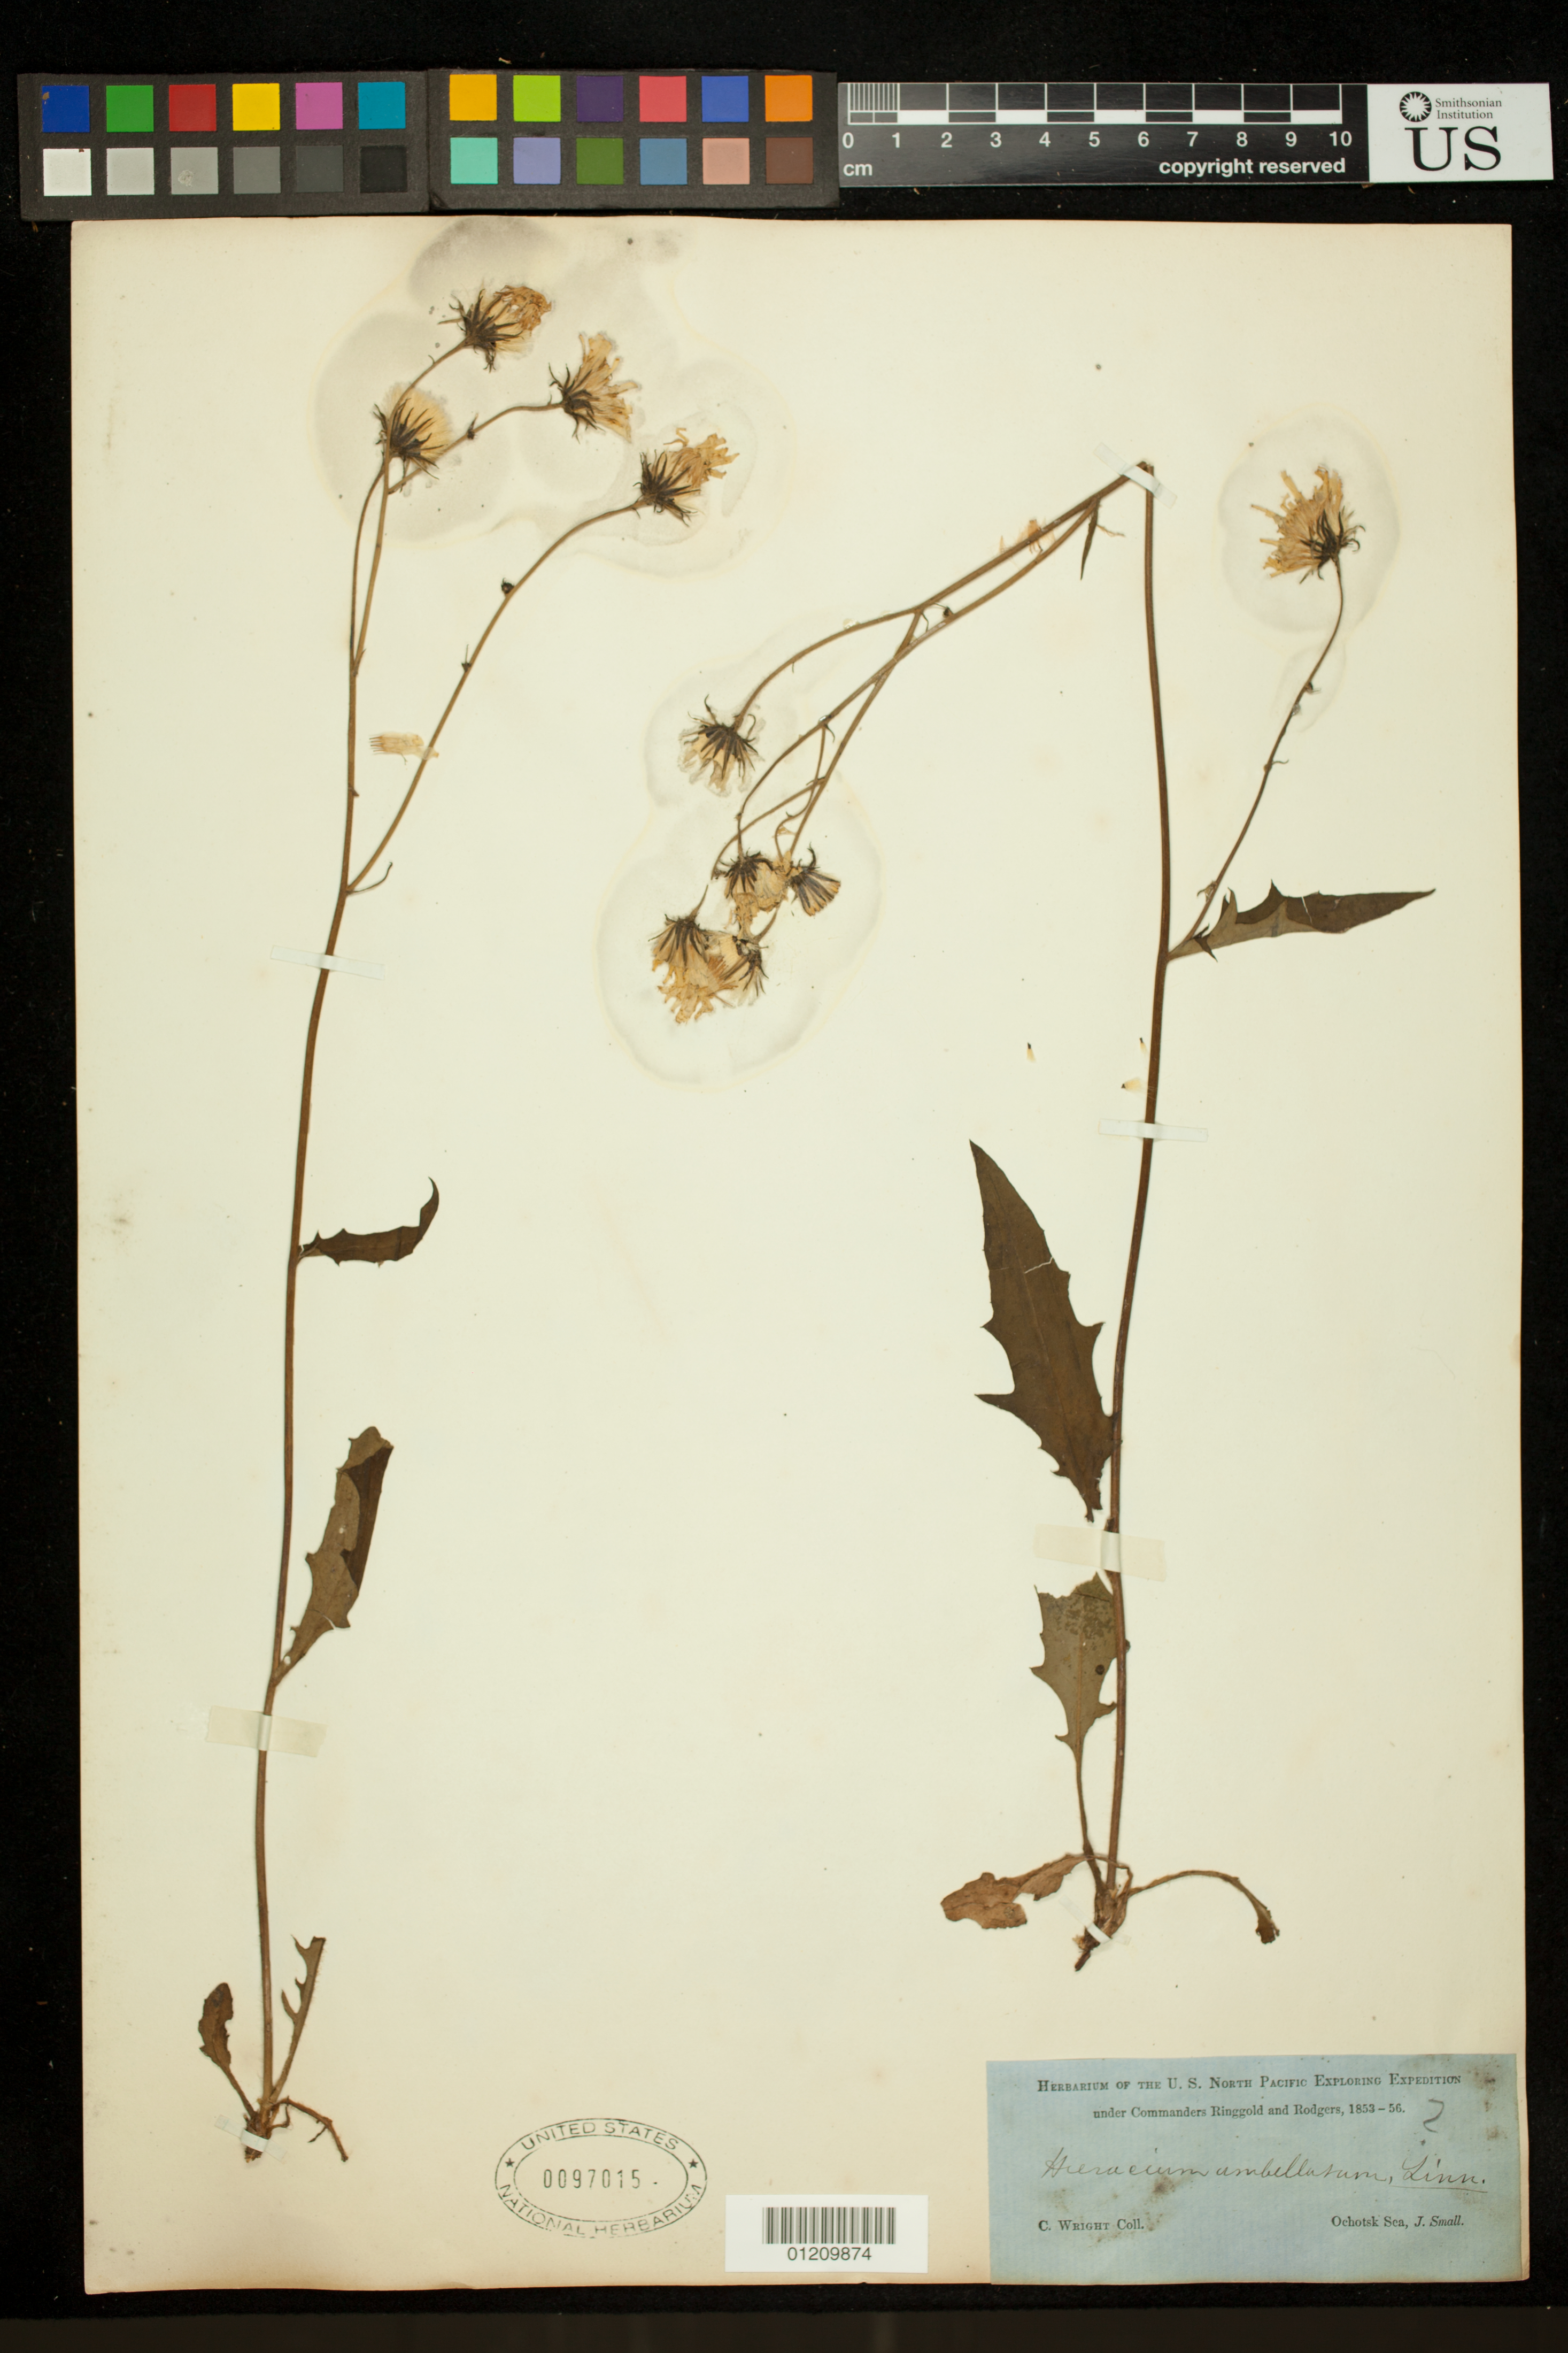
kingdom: Plantae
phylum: Tracheophyta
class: Magnoliopsida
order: Asterales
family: Asteraceae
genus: Hieracium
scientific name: Hieracium umbellatum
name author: L.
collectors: C. Wright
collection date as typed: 1853 to -- --- 1856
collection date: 1853/1856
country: Russian Federation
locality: Ochotsk Sea.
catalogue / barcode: US 97015